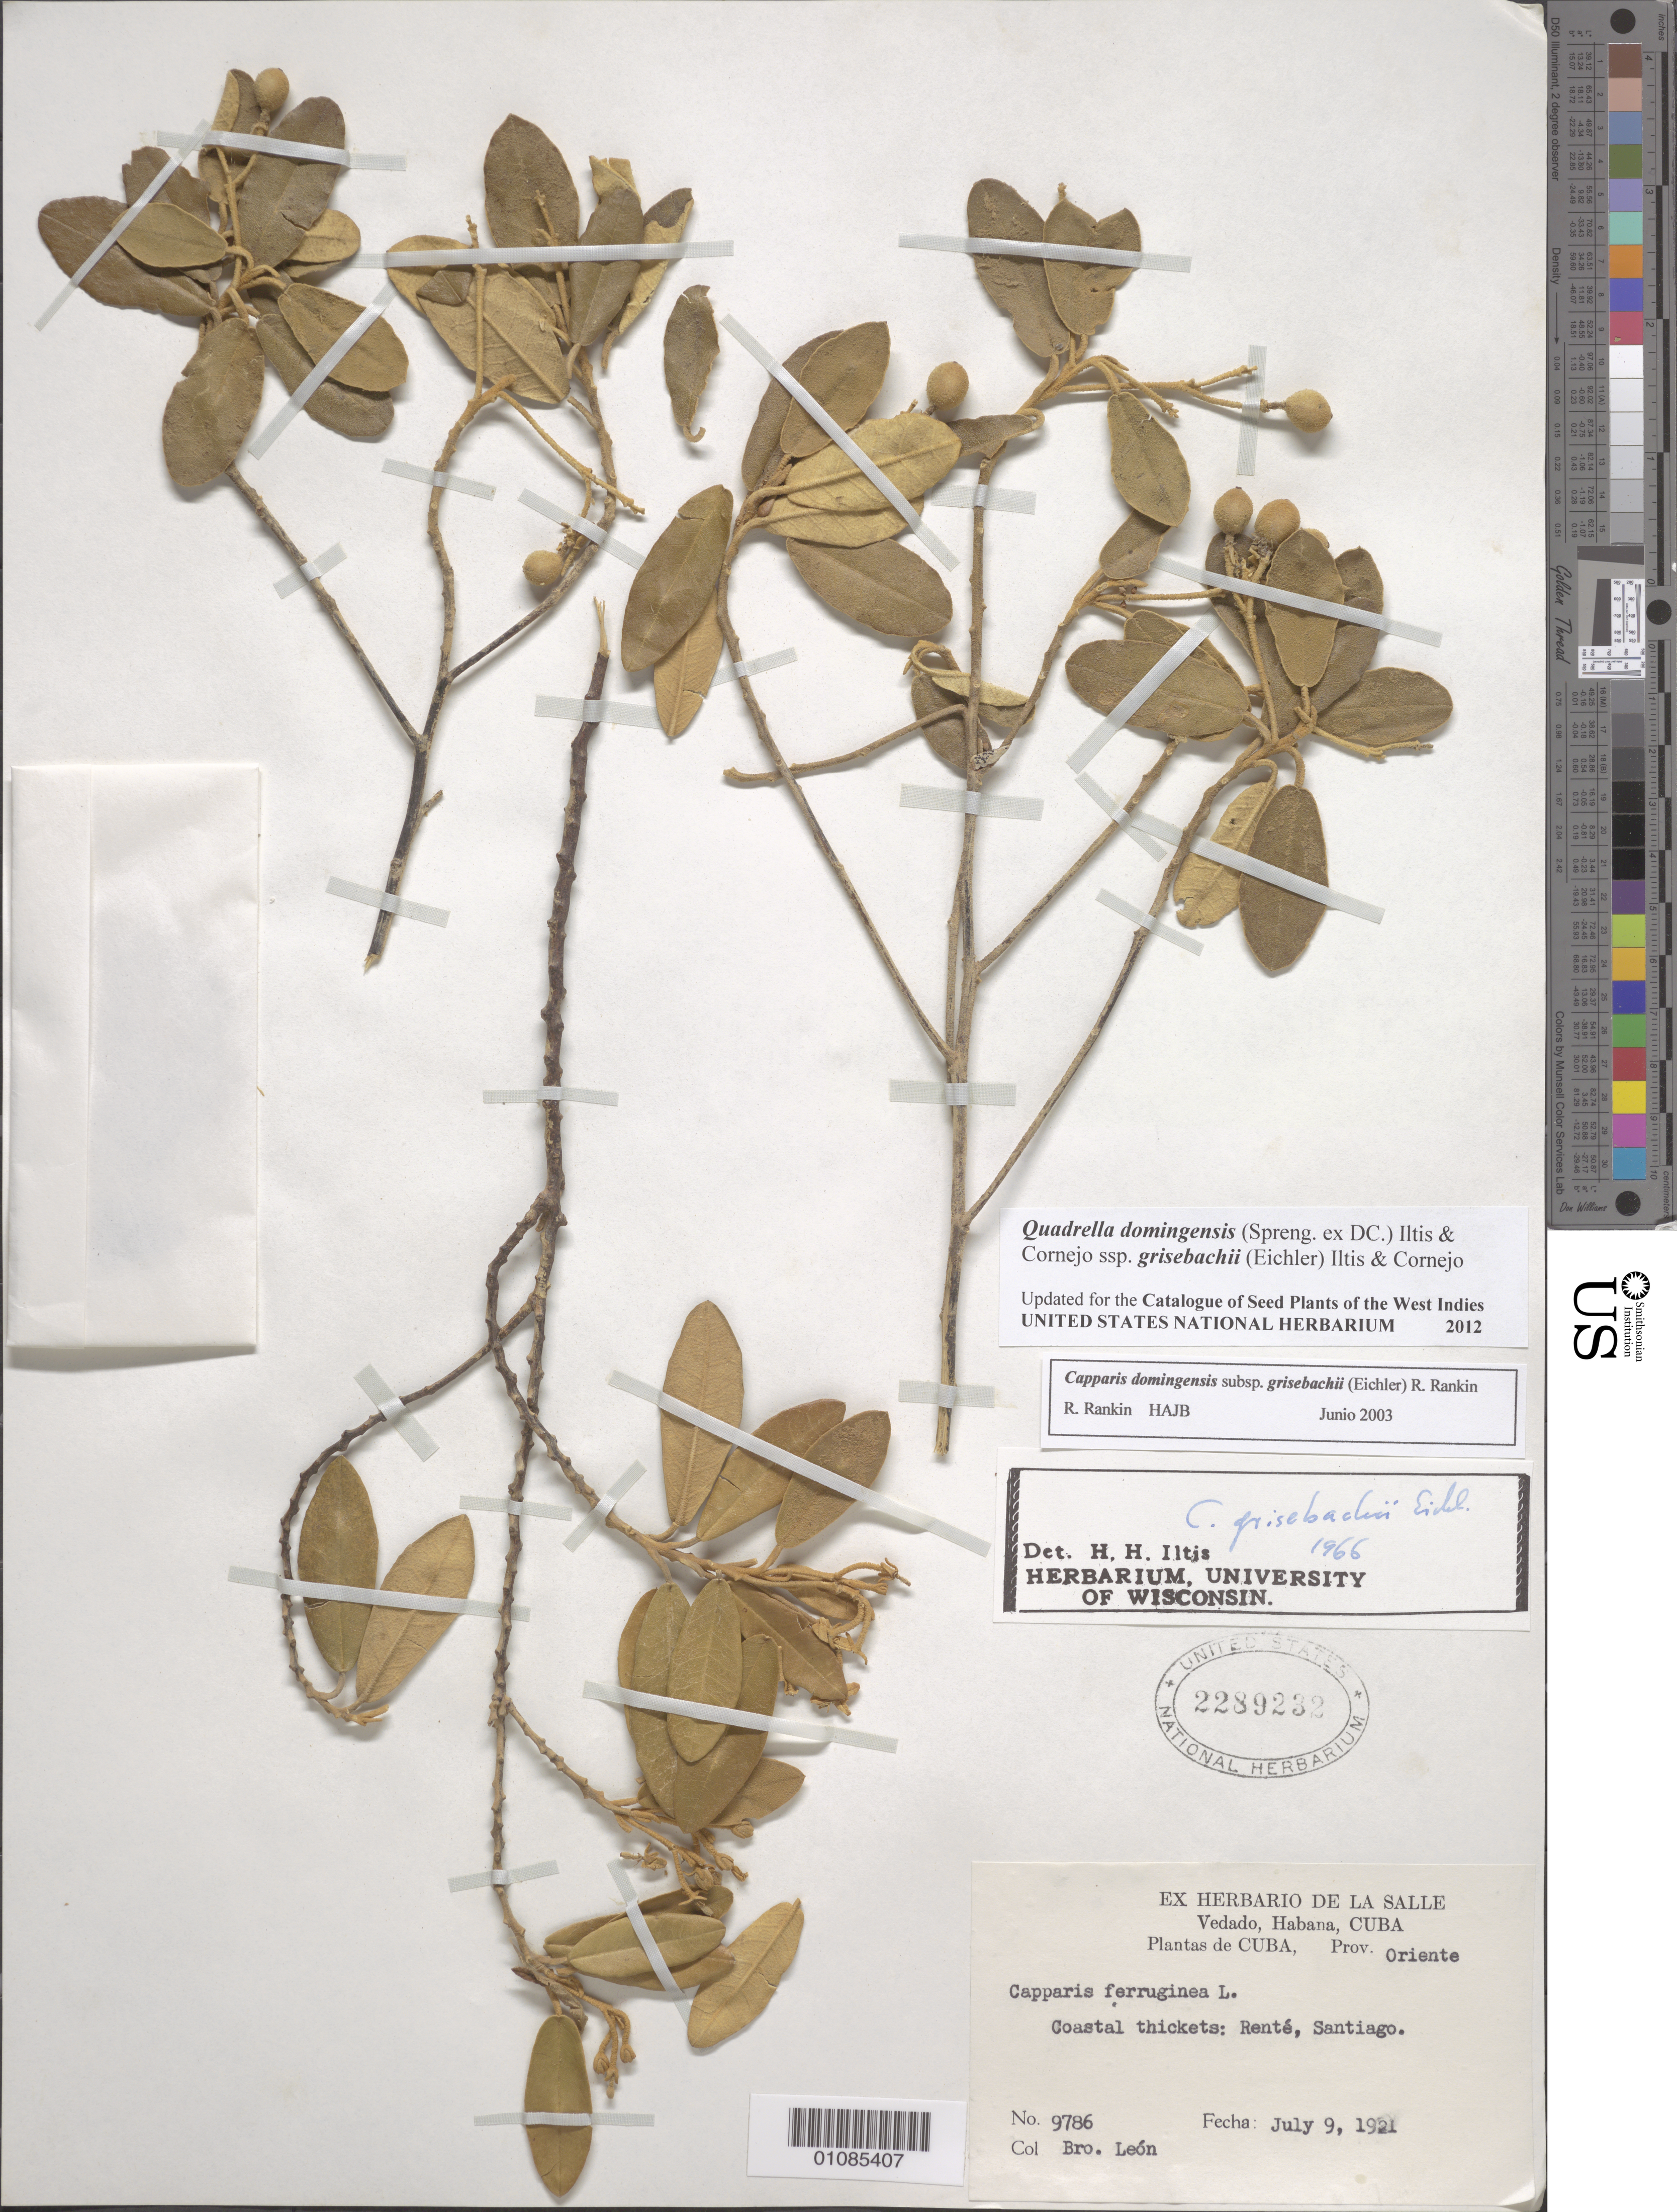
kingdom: Plantae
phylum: Tracheophyta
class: Magnoliopsida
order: Brassicales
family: Capparaceae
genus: Quadrella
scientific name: Quadrella domingensis subsp. grisebachii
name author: (Eichler) Cornejo & Iltis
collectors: Bro. León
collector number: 9786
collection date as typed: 09 Jul 1921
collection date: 1921-07-09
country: Cuba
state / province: Santiago de Cuba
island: Cuba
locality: Oriente: coastal thickets: Rente, Santiago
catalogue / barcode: US 2289232